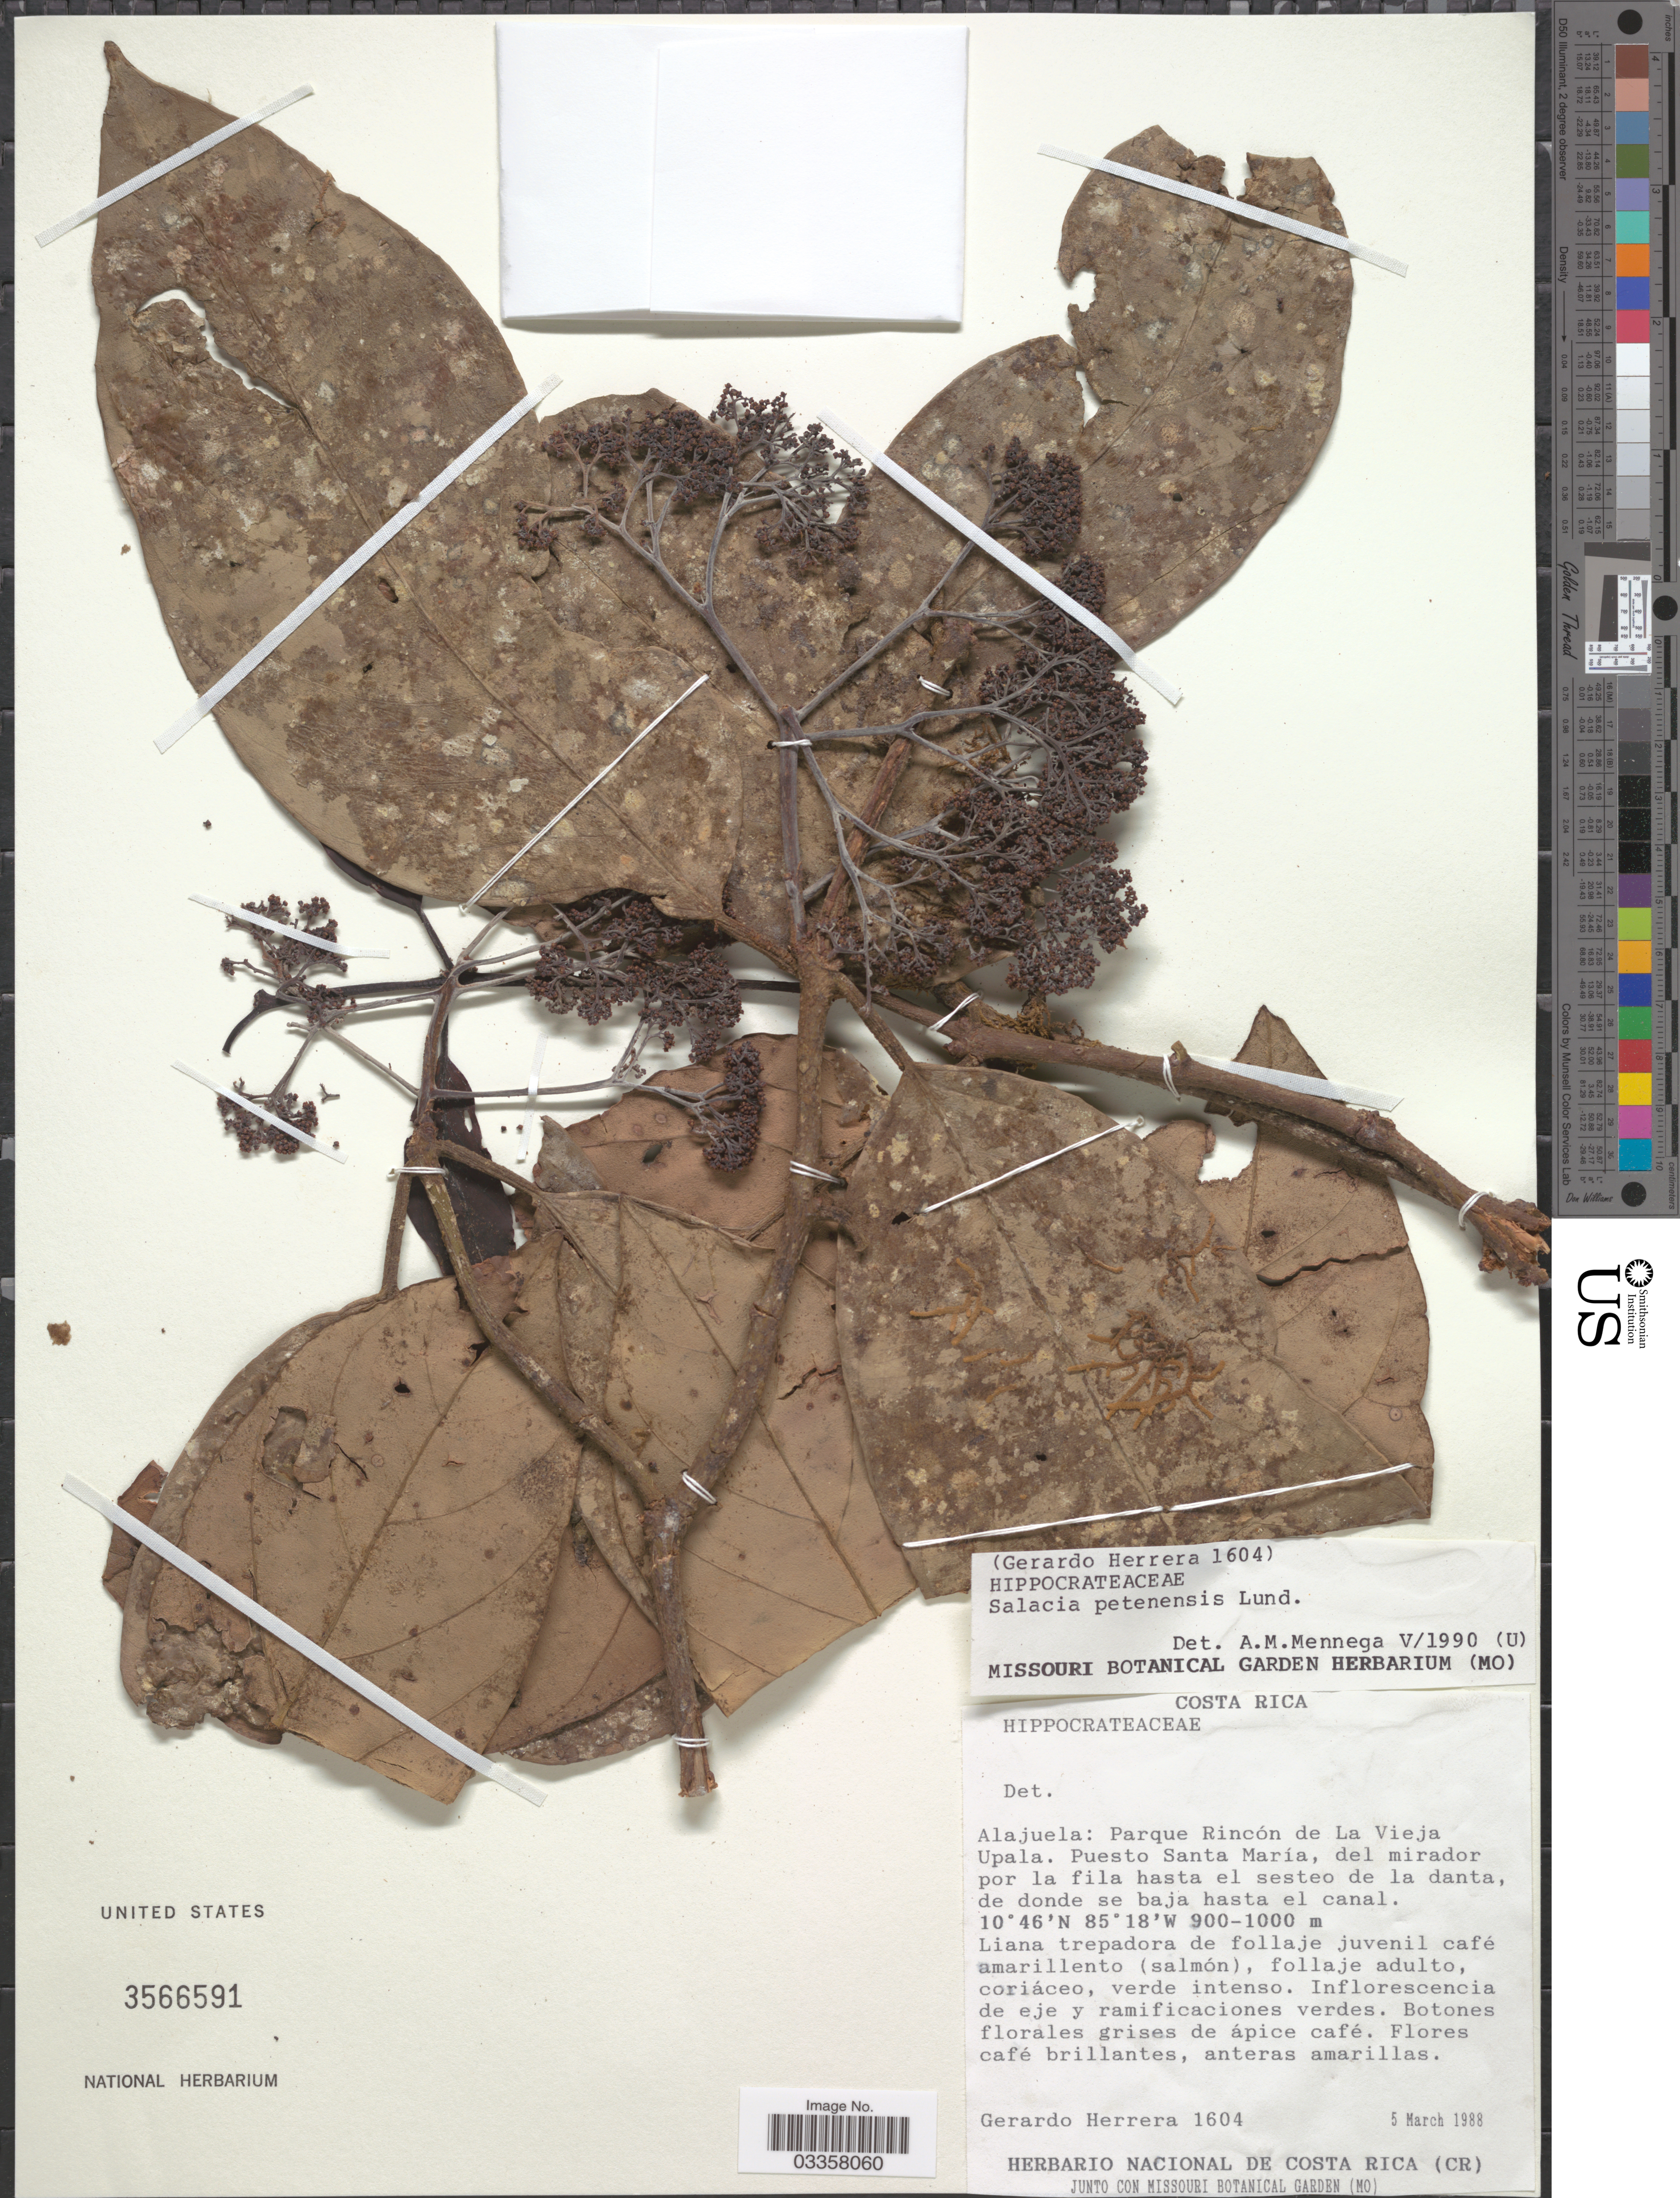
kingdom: Plantae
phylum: Tracheophyta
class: Magnoliopsida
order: Celastrales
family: Celastraceae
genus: Salacia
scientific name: Salacia petenensis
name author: Lundell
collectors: G. Herrera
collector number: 1604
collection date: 1988-03-05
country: Costa Rica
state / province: Alajuela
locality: Parque Rincón de La Vieja Upala. Puesto Santa Maria, del mirador por la fila hasta el sesteo de la danta, de donde se baja hasta el canal.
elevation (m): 900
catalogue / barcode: US 3566591